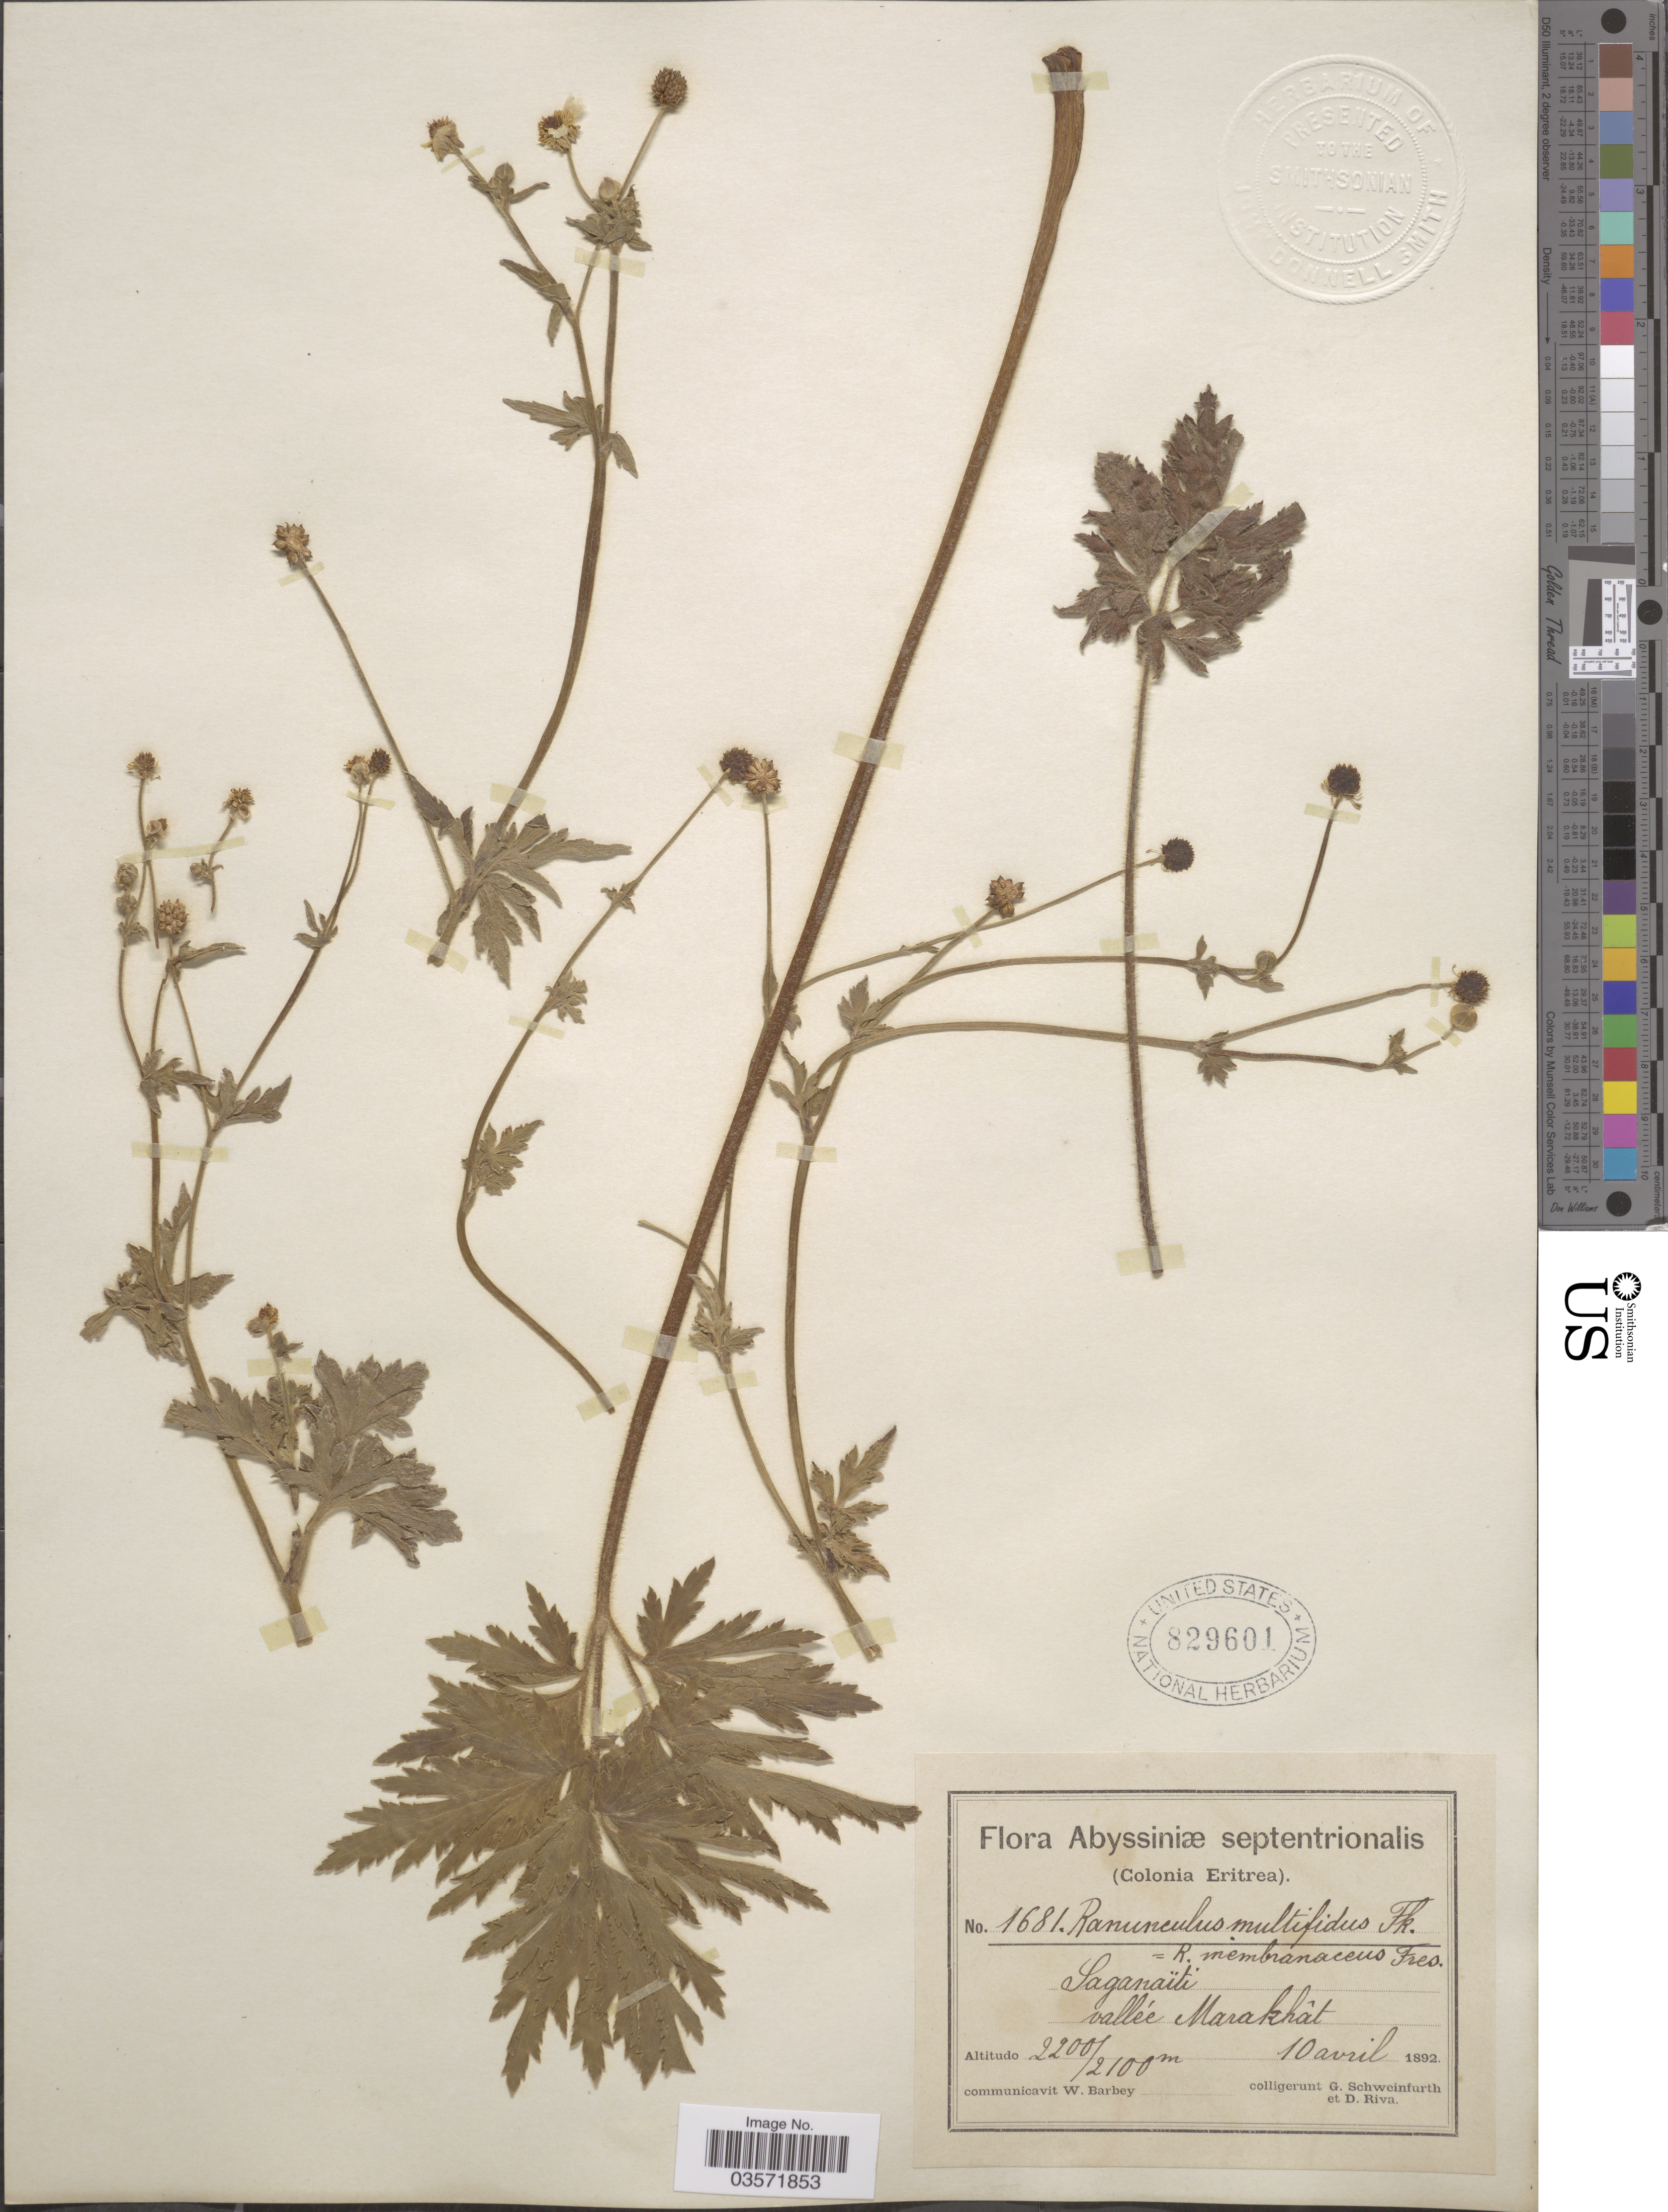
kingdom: Plantae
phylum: Tracheophyta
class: Magnoliopsida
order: Ranunculales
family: Ranunculaceae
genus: Ranunculus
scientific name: Ranunculus multifidus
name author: Forssk.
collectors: G. A. Schweinfurth (herbarium) & D. Riva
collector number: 1681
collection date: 1892-04-10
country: Eritrea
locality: Abyssiniæ septentrionalis. (Colonia Eritrea). Saganaïti vallée Marakhât.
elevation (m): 2100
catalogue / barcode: US 829601